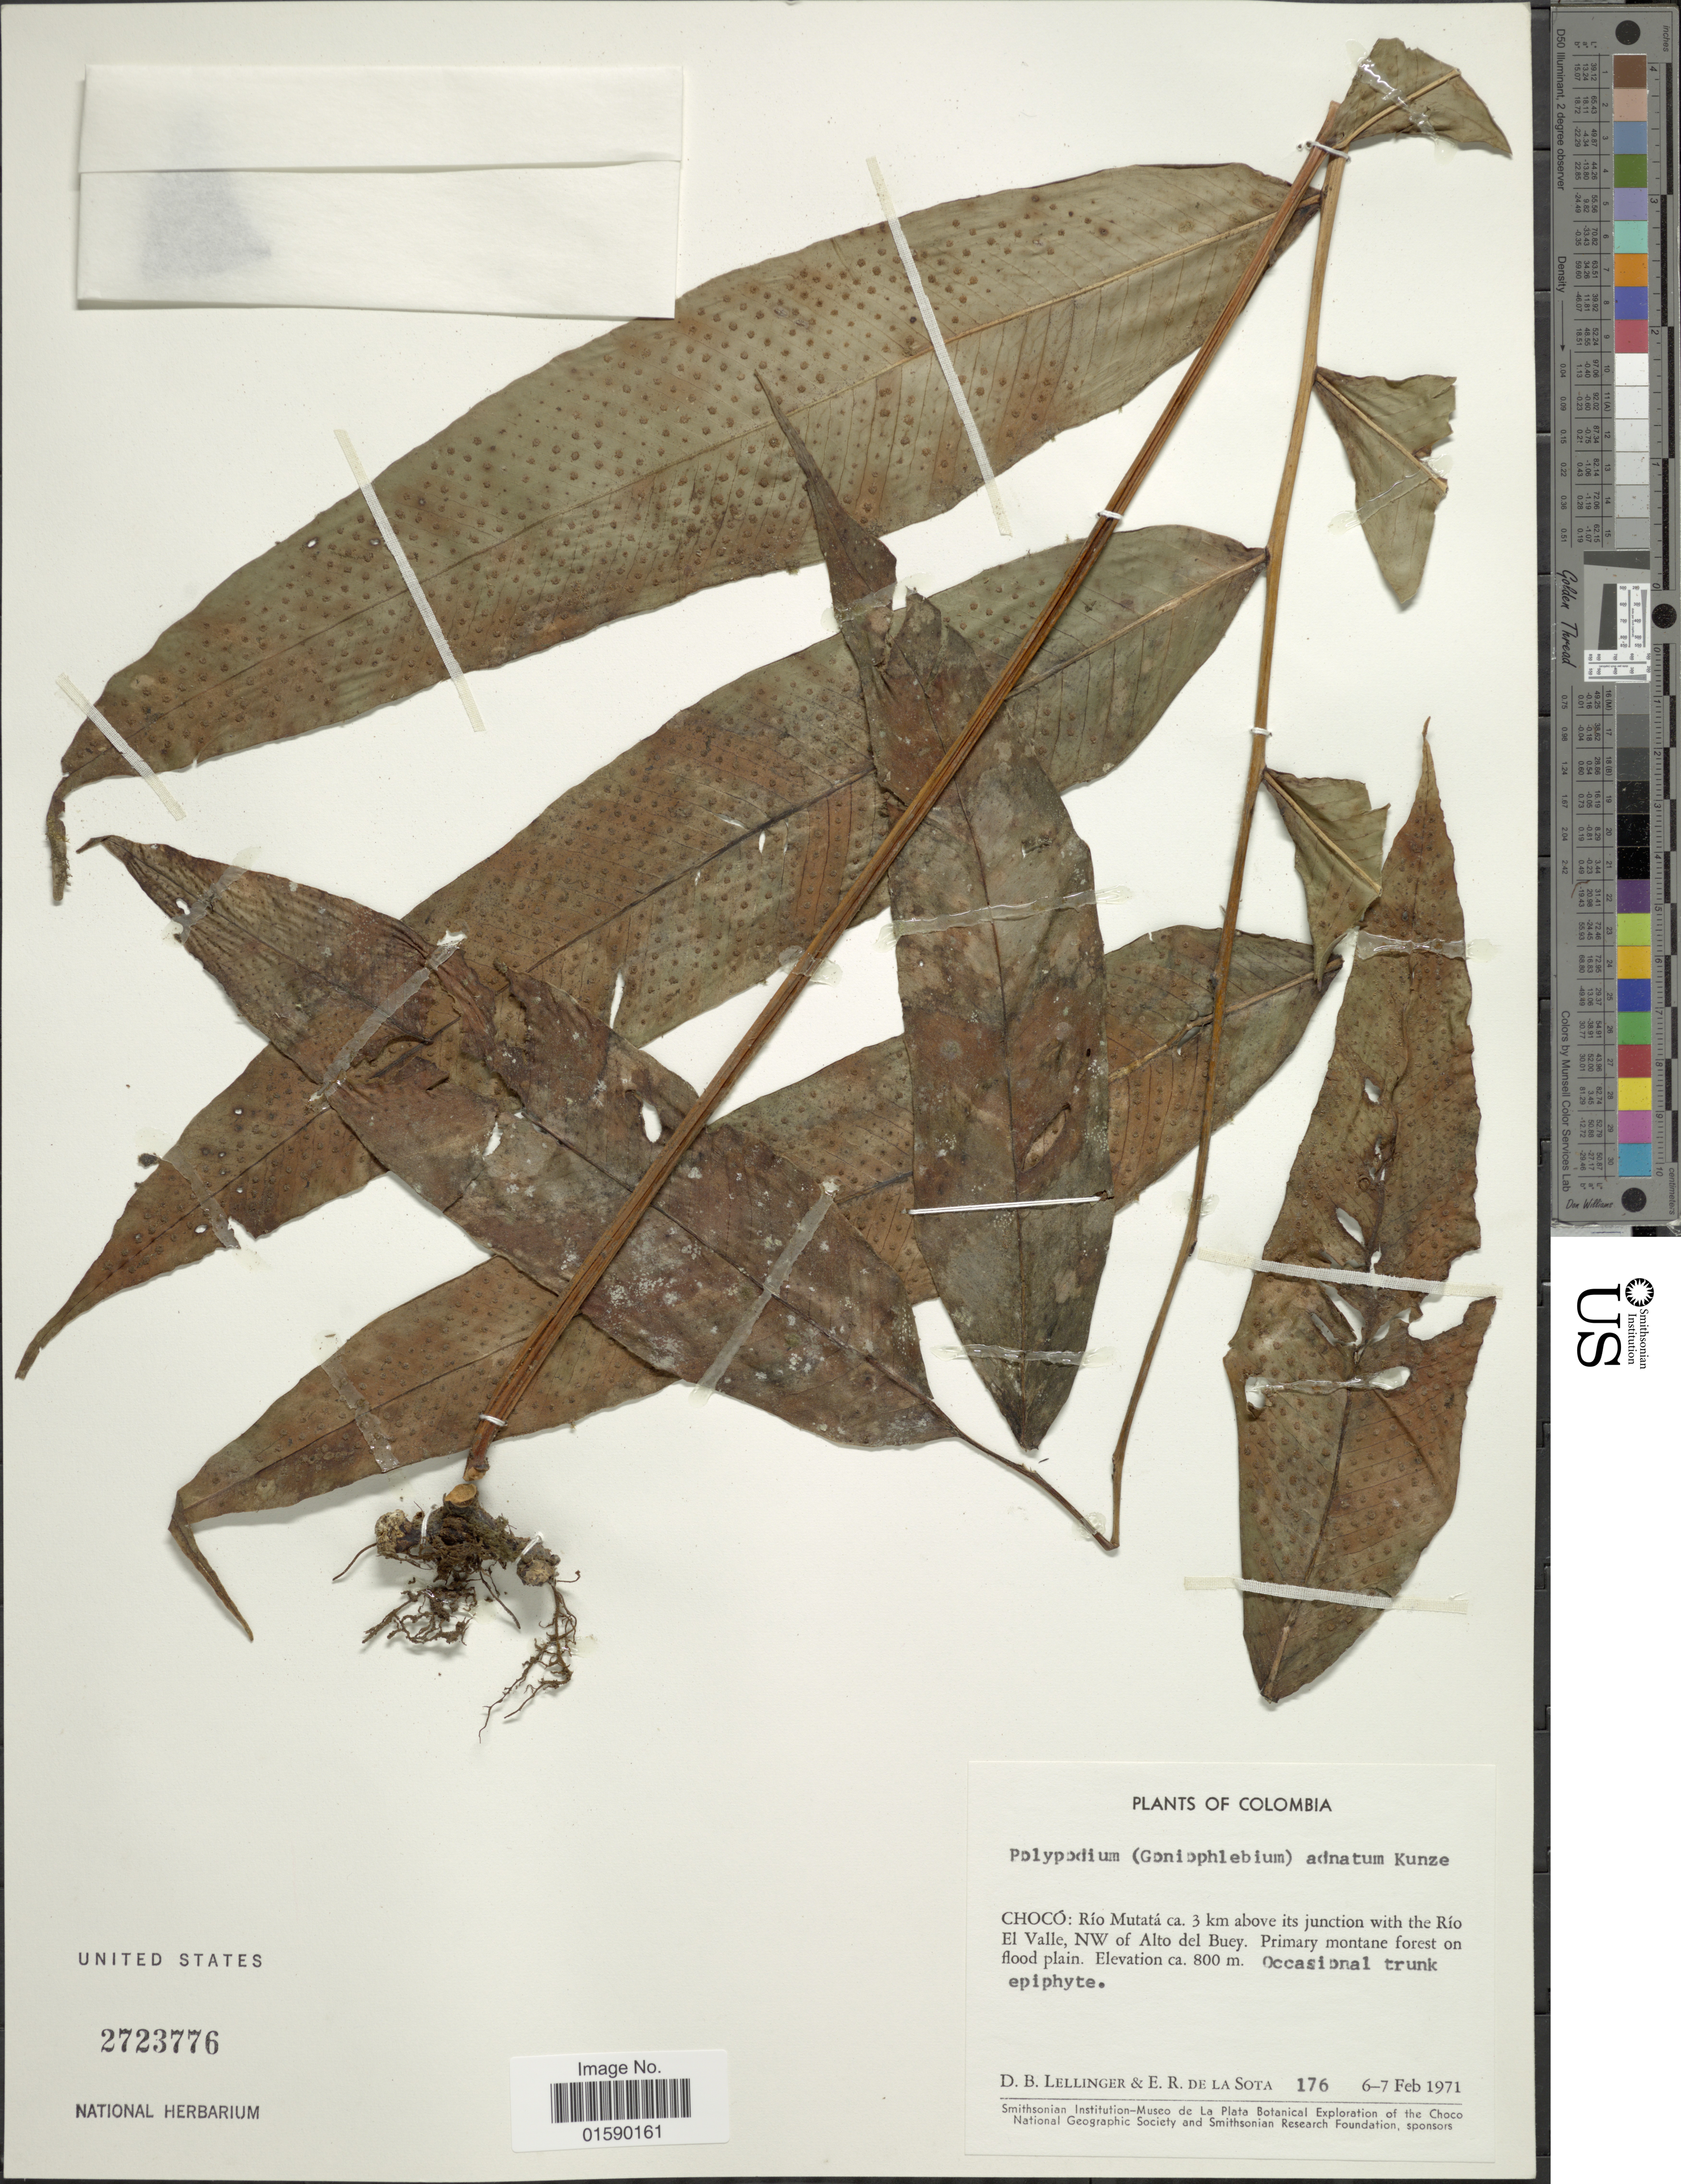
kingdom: Plantae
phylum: Tracheophyta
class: Polypodiopsida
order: Polypodiales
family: Polypodiaceae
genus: Aglaomorpha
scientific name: Aglaomorpha heraclea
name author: (Kunze) Copel.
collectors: D. B. Lellinger & E. R. de la Sota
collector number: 176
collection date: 1971-02-06/1971-02-07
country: Colombia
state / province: Chocó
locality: Colombia, Choco: Rio Mutata ca. 3 km above its junction with the Rio El Valle, NW of Alto del Buey.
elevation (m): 800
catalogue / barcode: US 2723776